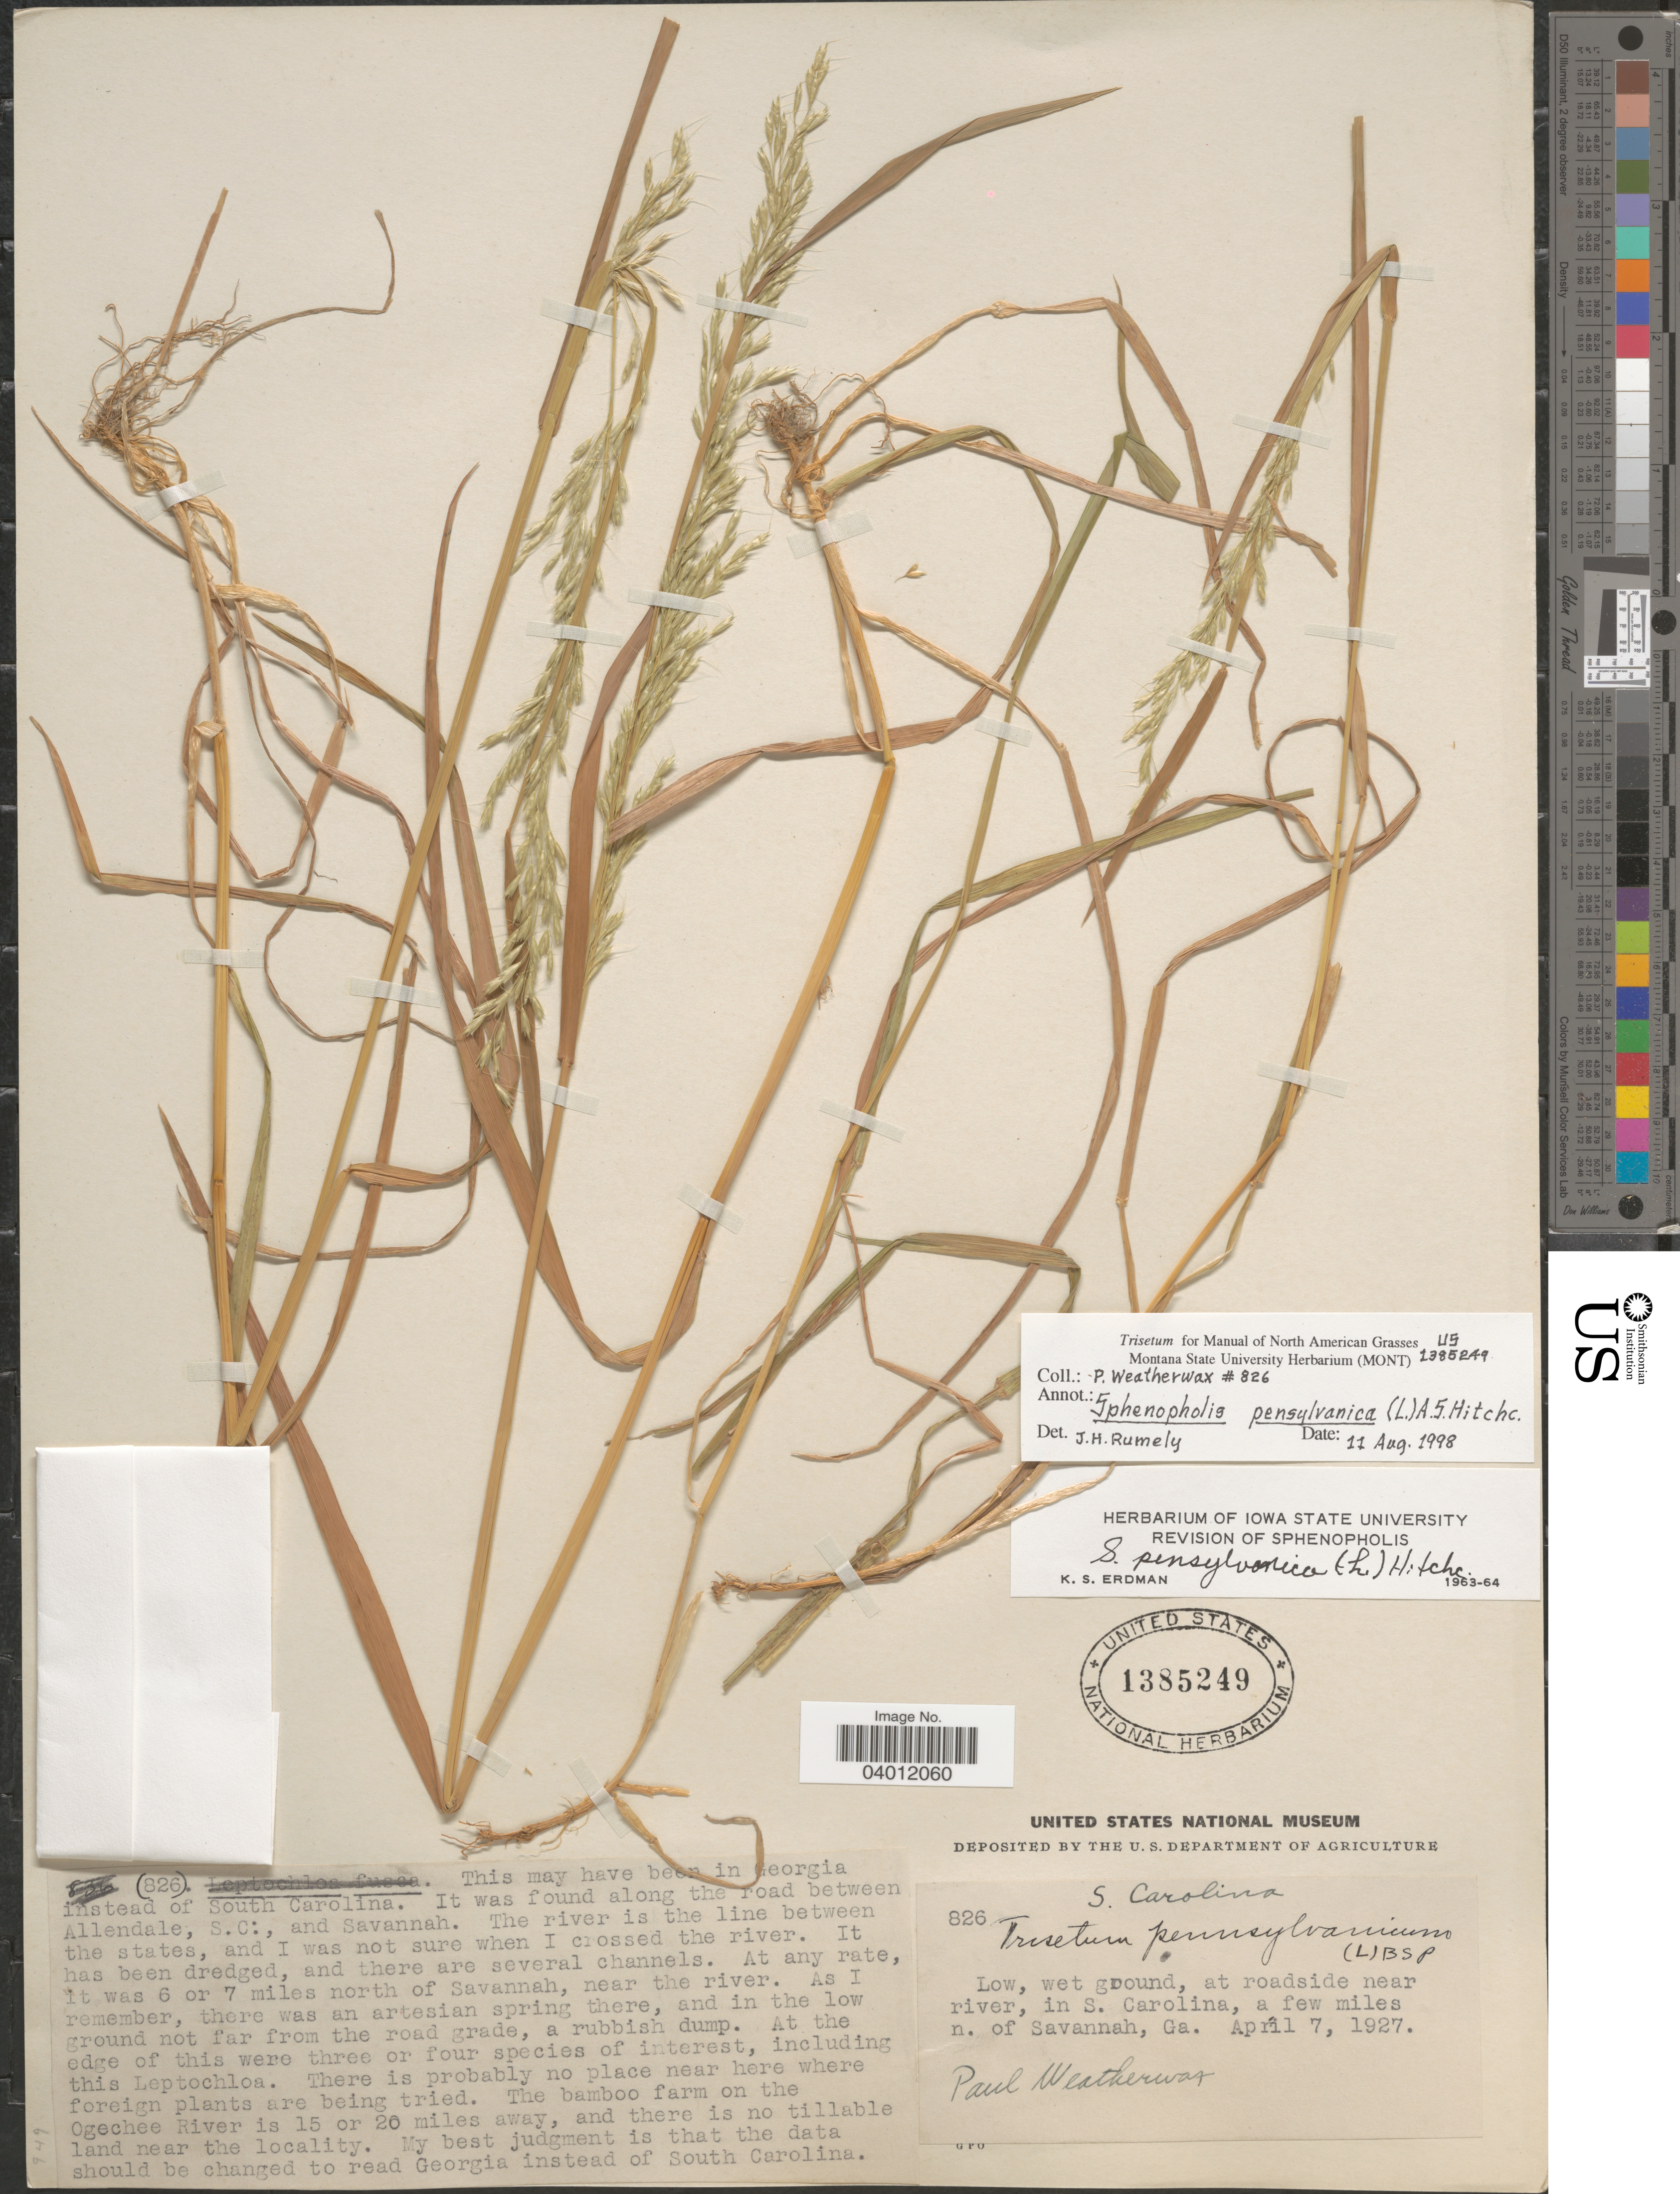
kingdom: Plantae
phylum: Tracheophyta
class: Liliopsida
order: Poales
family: Poaceae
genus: Sphenopholis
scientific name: Sphenopholis pensylvanica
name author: (L.) Hitchc.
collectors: P. Weatherwax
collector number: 826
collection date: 1927-04-07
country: United States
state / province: Georgia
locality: At roadside near river, in S. Carolina, a few miles n. of Savannah.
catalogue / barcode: US 1385249